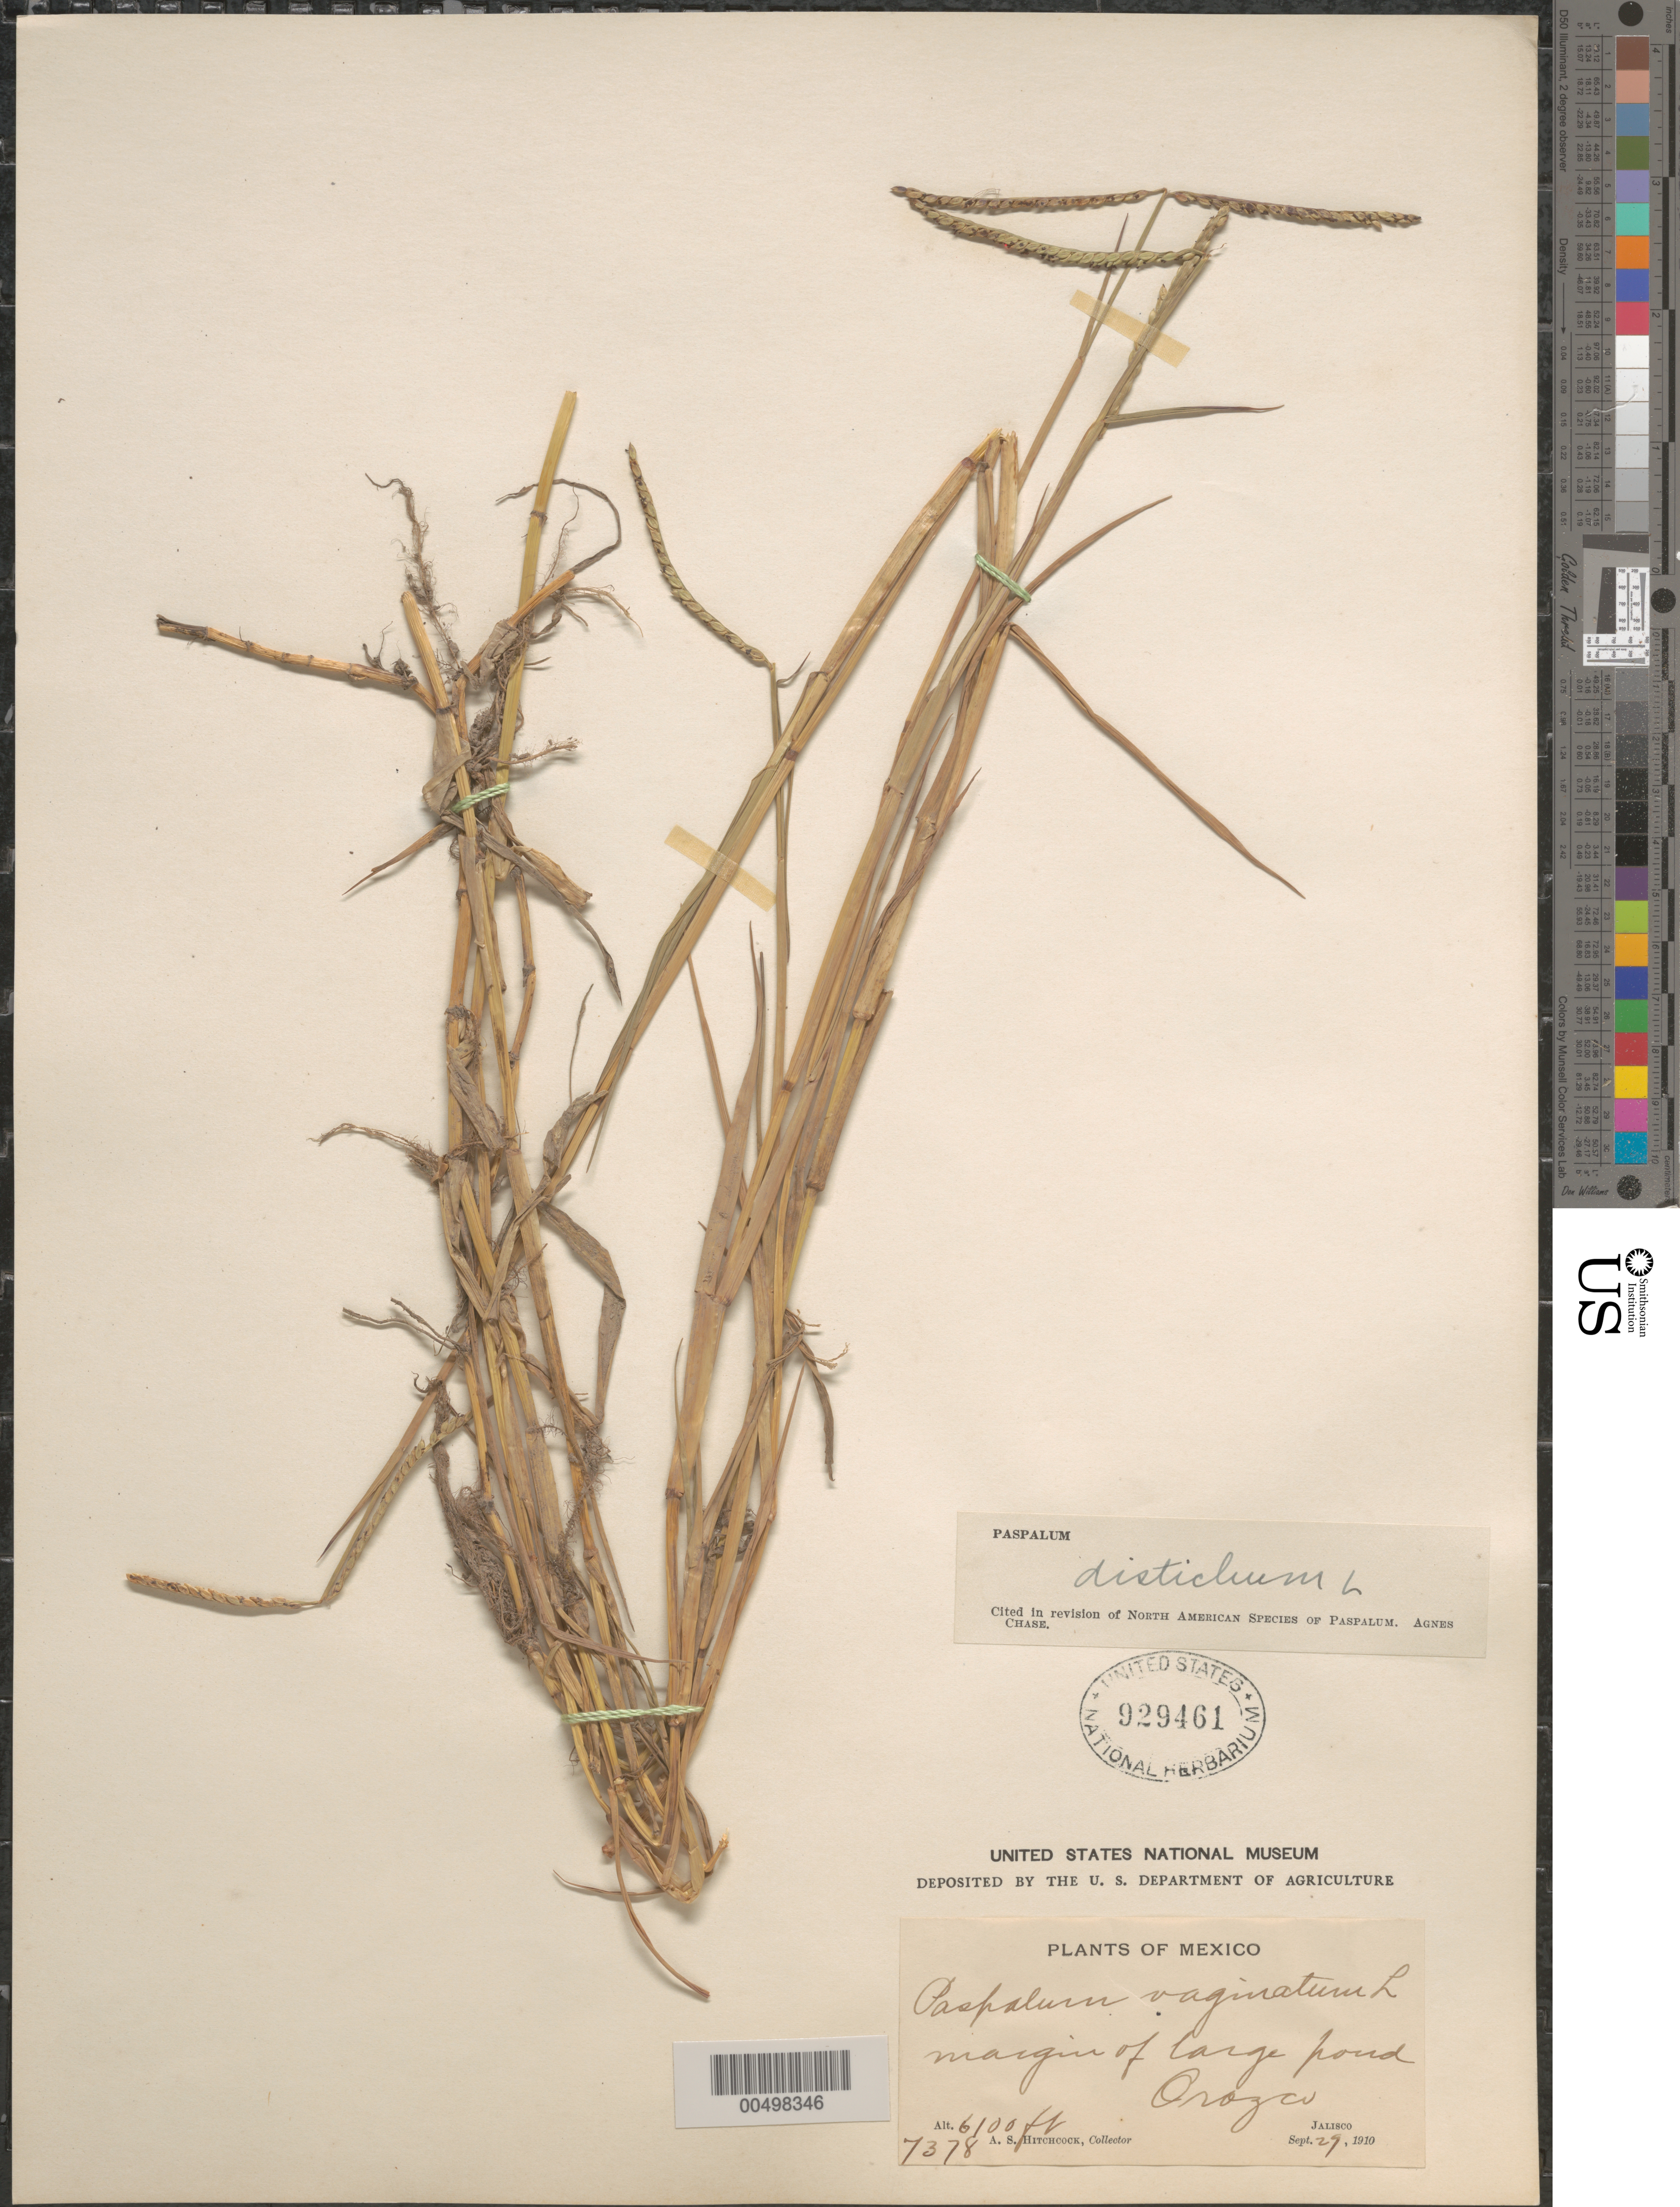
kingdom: Plantae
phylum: Tracheophyta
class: Liliopsida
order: Poales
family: Poaceae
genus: Paspalum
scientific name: Paspalum paspaloides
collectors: A. S. Hitchcock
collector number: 7378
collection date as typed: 29 Sep 1910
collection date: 1910-09-29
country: Mexico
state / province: Jalisco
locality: Orozco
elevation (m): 1859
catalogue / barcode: US 929461